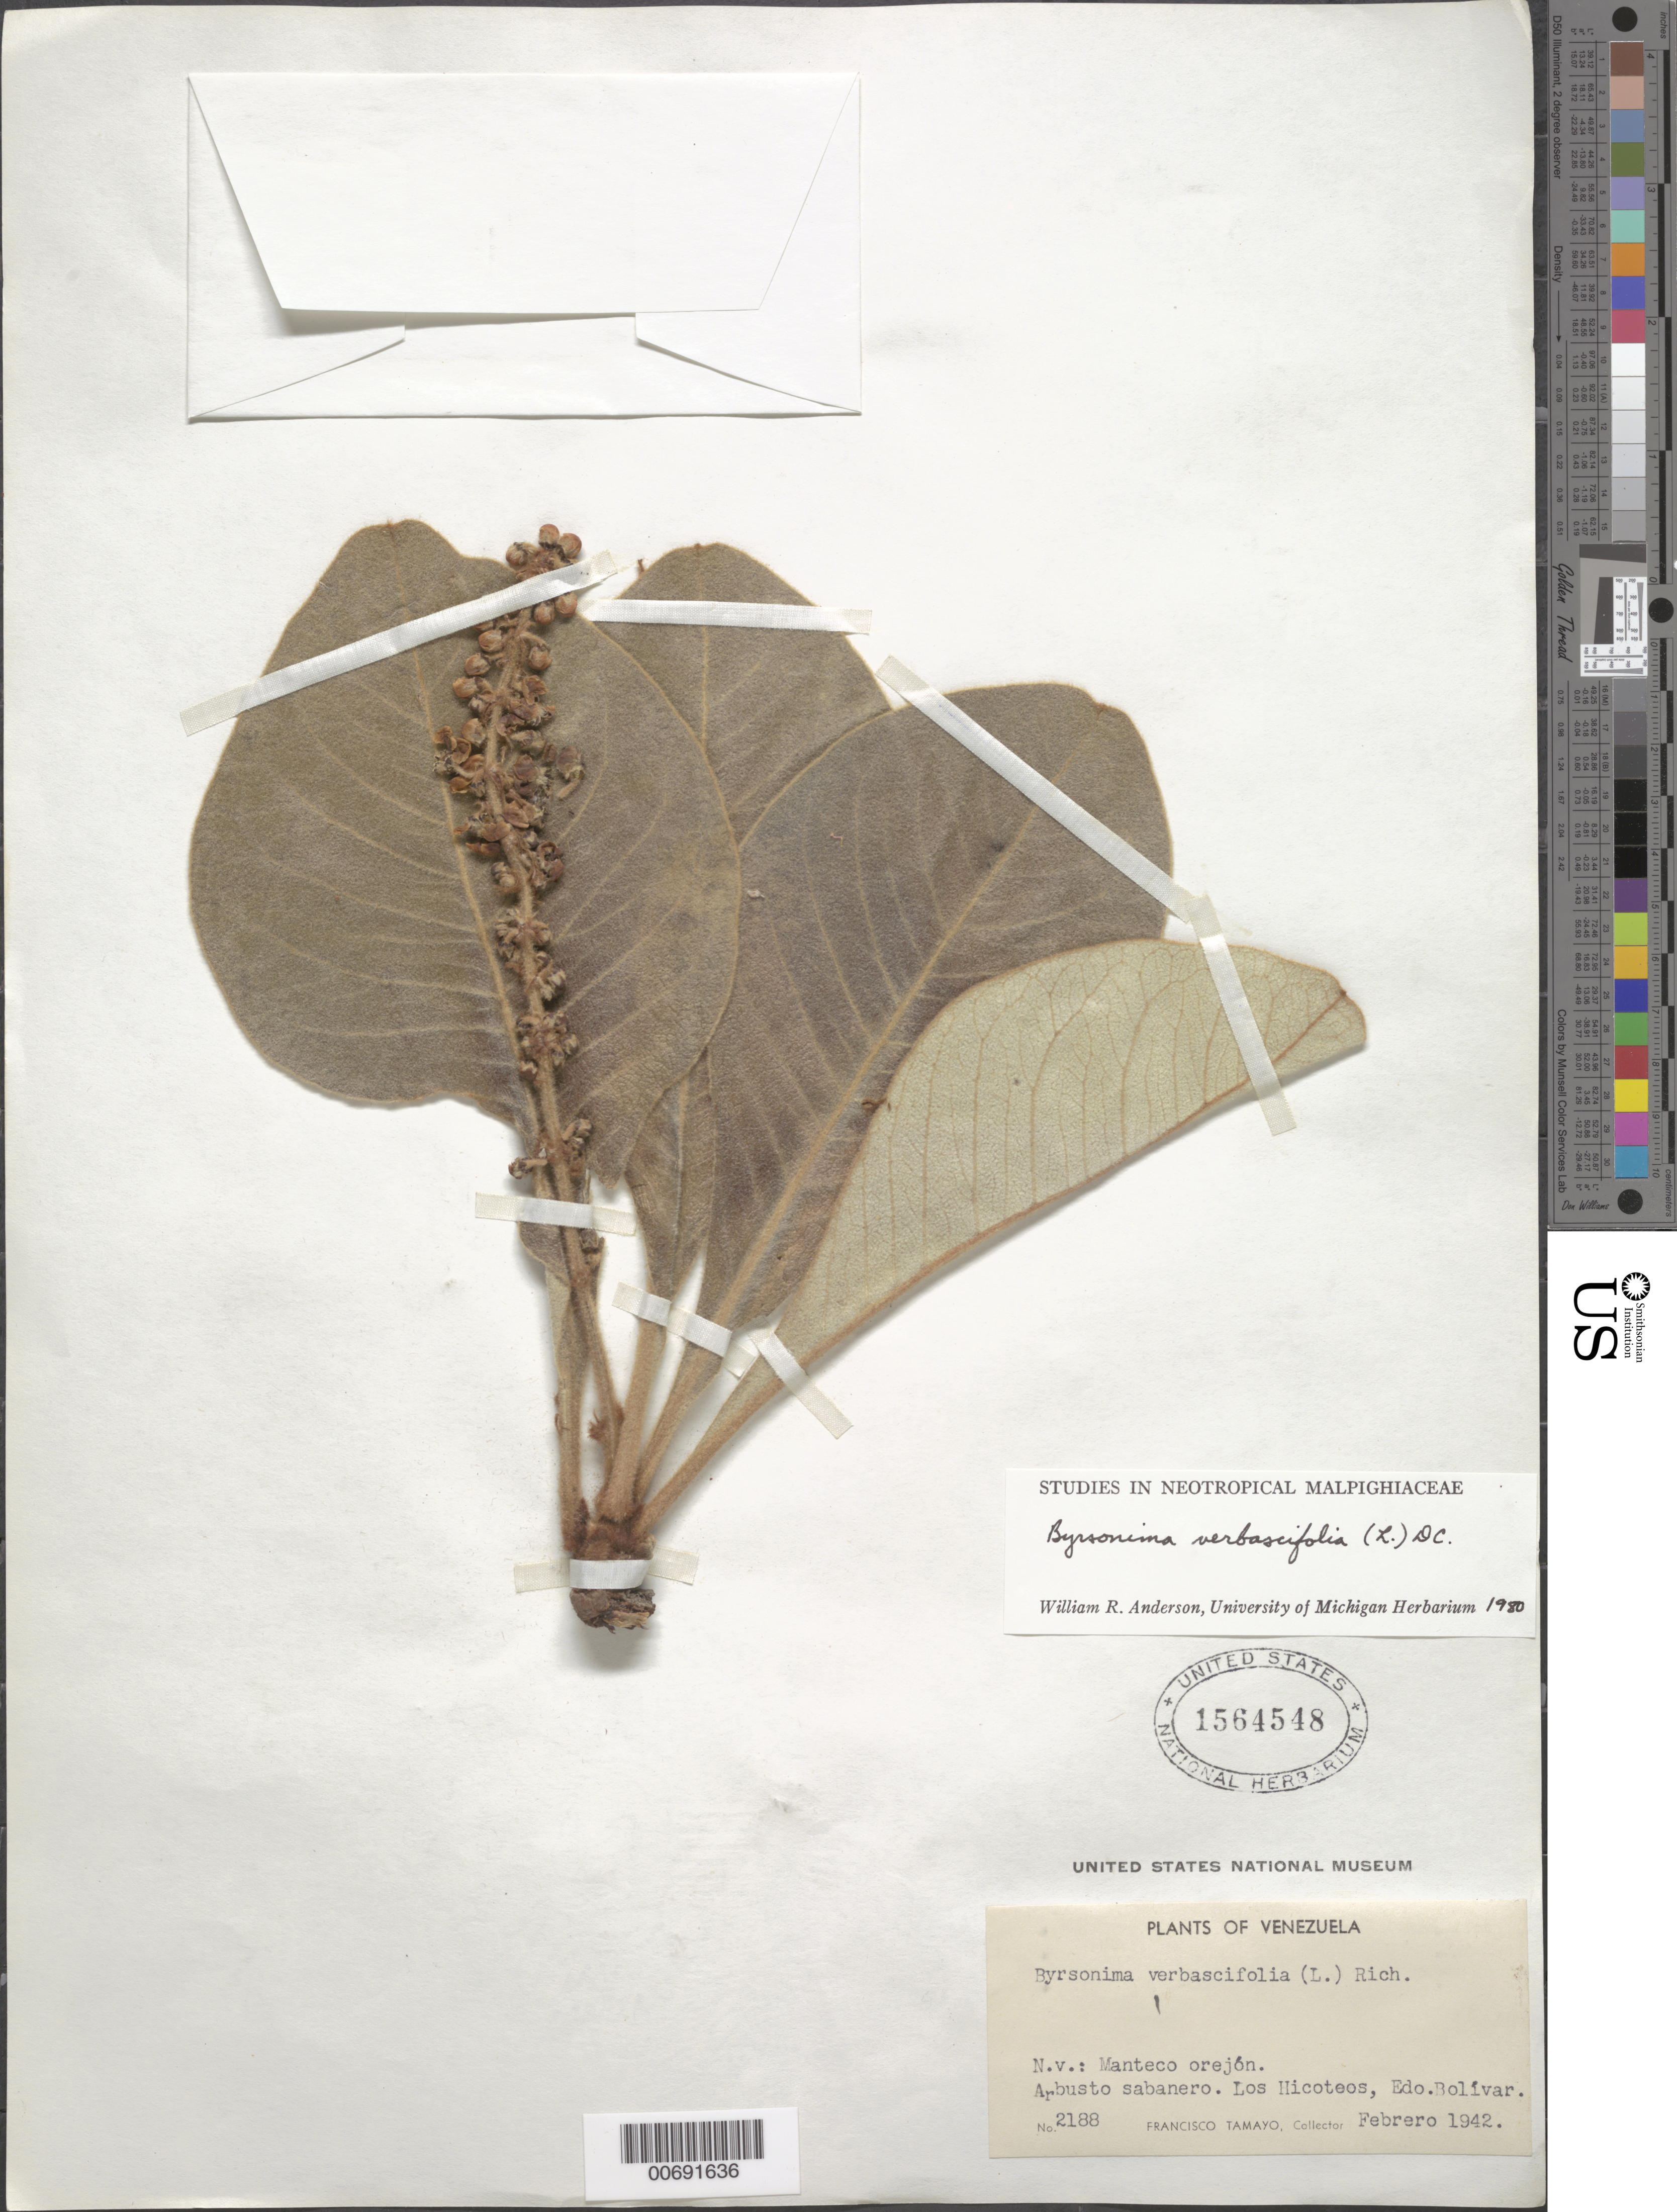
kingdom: Plantae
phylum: Tracheophyta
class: Magnoliopsida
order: Malpighiales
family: Malpighiaceae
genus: Byrsonima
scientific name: Byrsonima verbascifolia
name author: (L.) DC.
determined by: Anderson, W. R., (MICH), University of Michigan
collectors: F. Tamayo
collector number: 2188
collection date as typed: Feb-42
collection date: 1942-02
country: Venezuela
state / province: Bolívar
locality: Los Hicoteos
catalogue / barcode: US 1564548